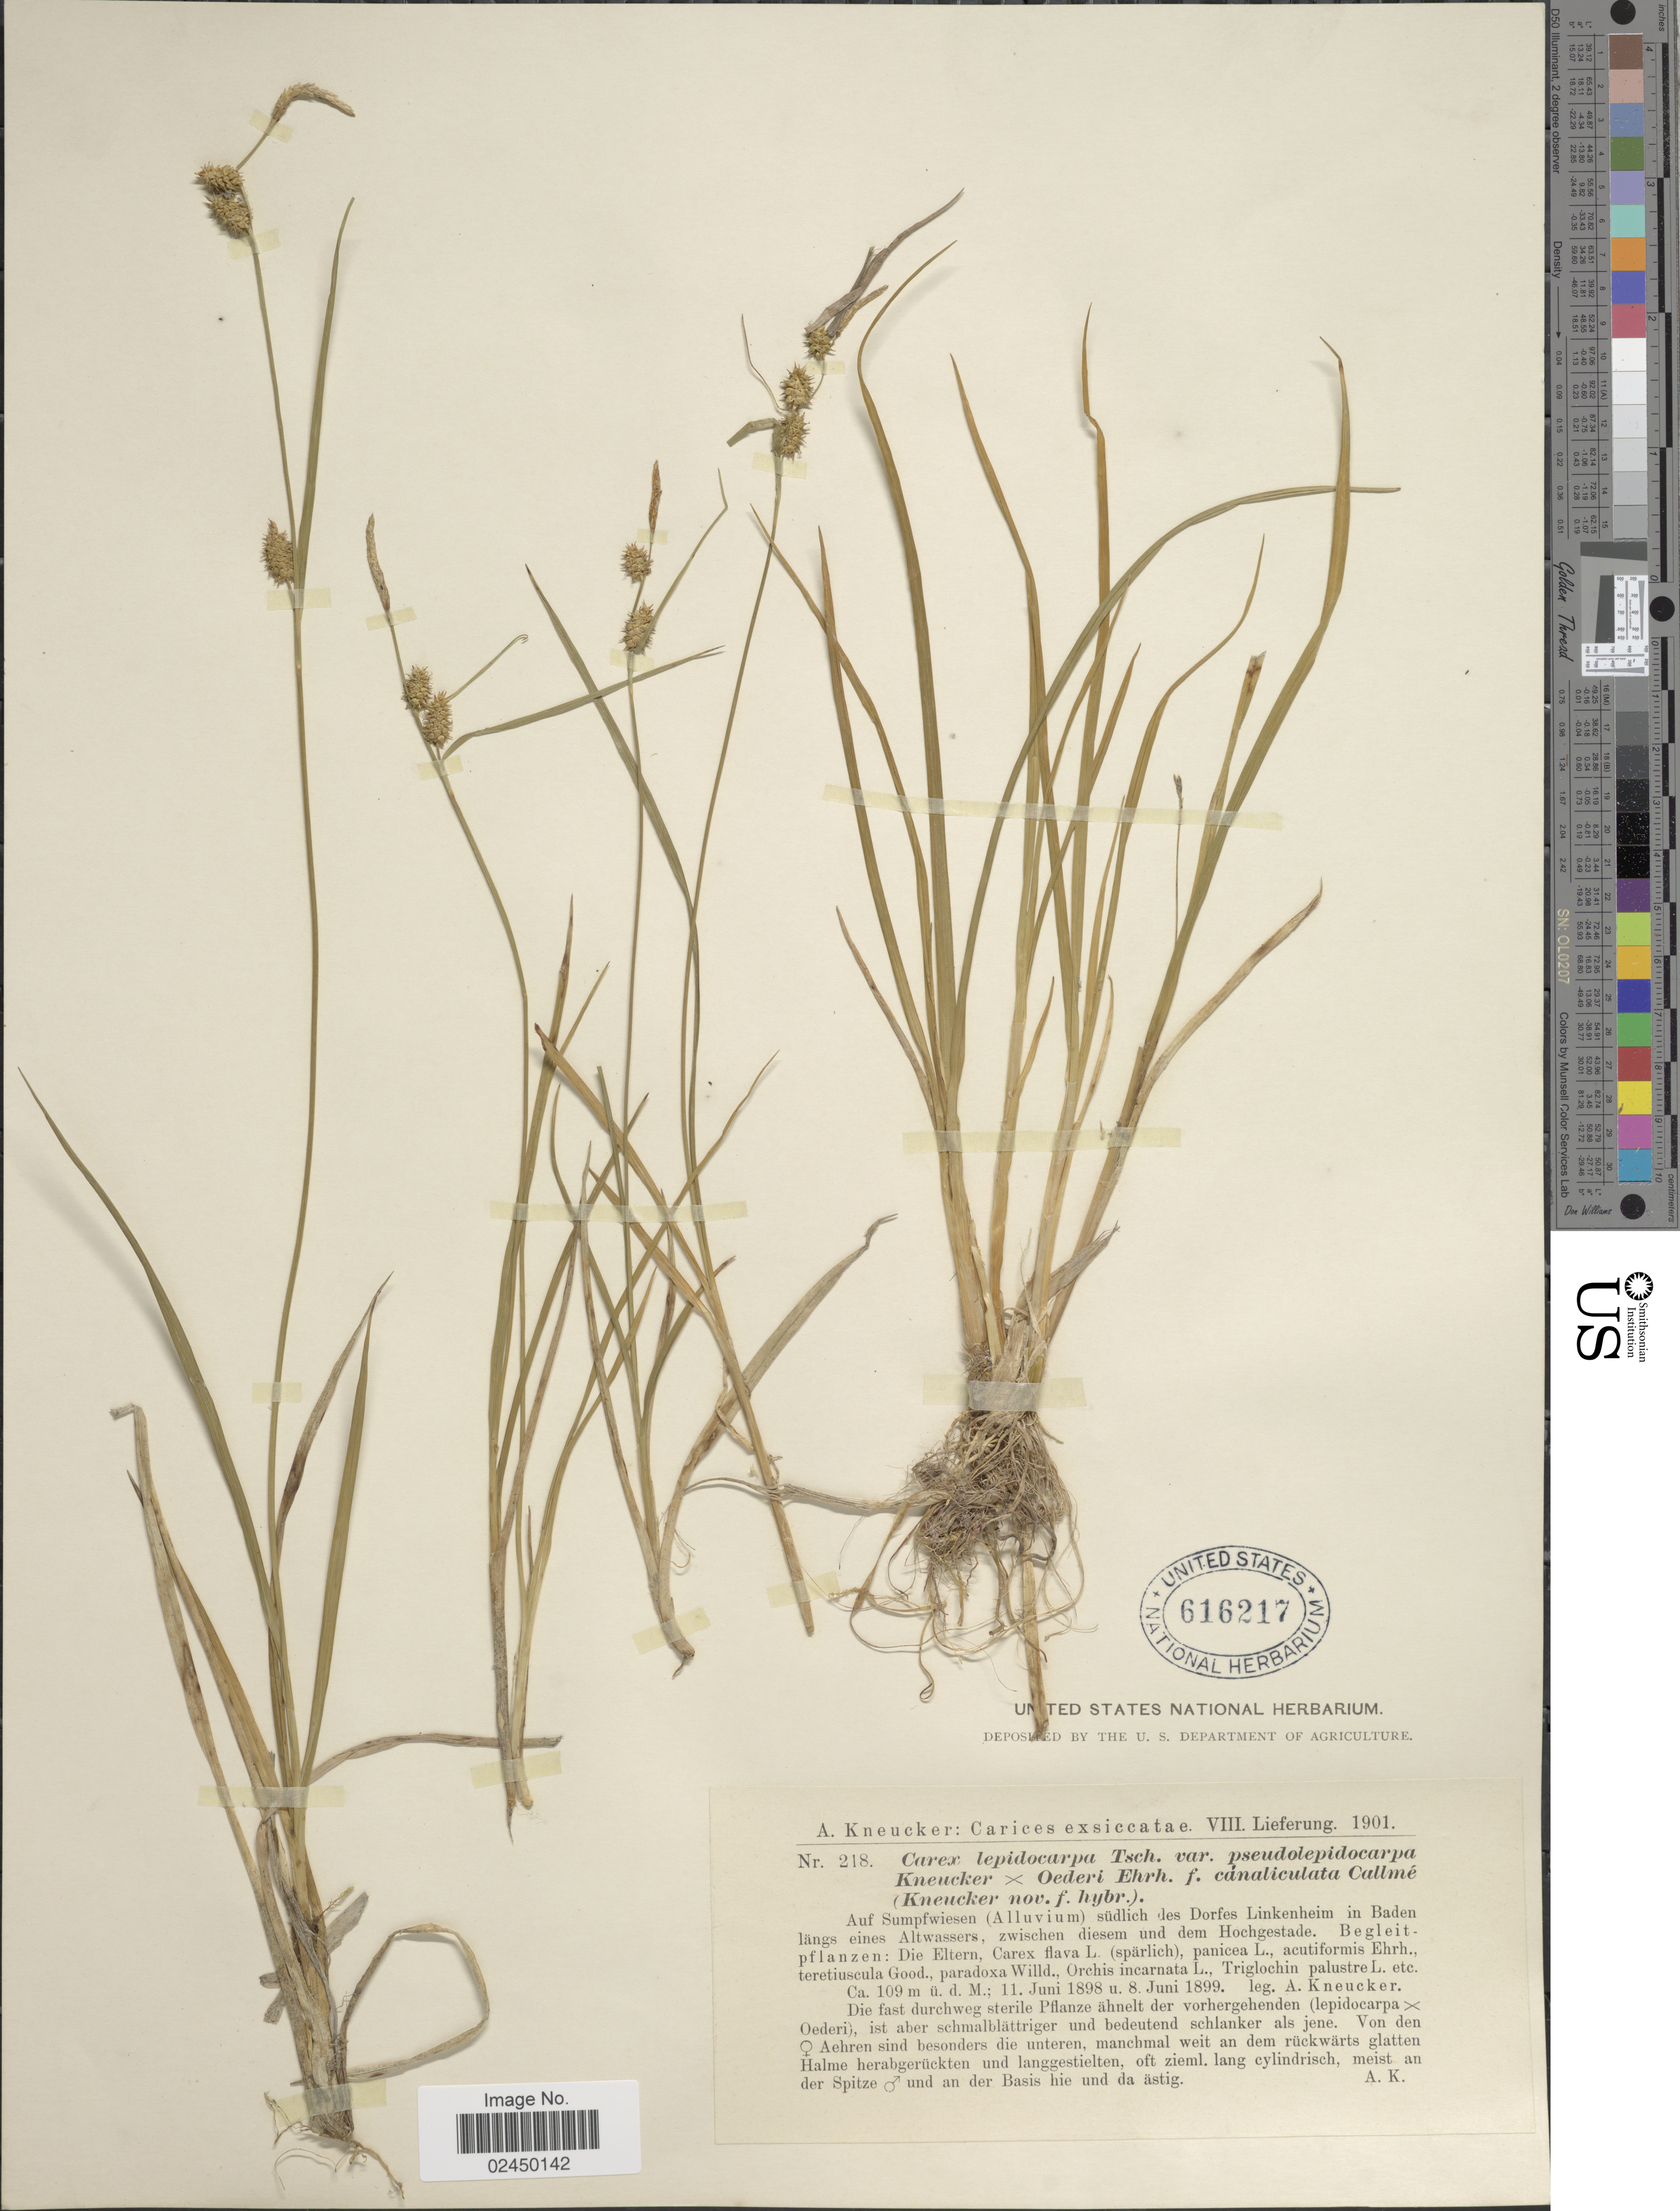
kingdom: Plantae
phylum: Tracheophyta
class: Liliopsida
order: Poales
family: Cyperaceae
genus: Carex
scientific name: Carex lepidocarpa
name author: Tausch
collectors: A. Kneucker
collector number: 218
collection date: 1898-06-11/1899-06-08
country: Germany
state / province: Baden-Württemberg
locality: Auf Sumpfwiesen (Alluvium) südlich des Dorfes Linkenheim in Baden längs eines Altwassers, zwischen diesem und dem Hochgestade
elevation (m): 109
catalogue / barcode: US 616217